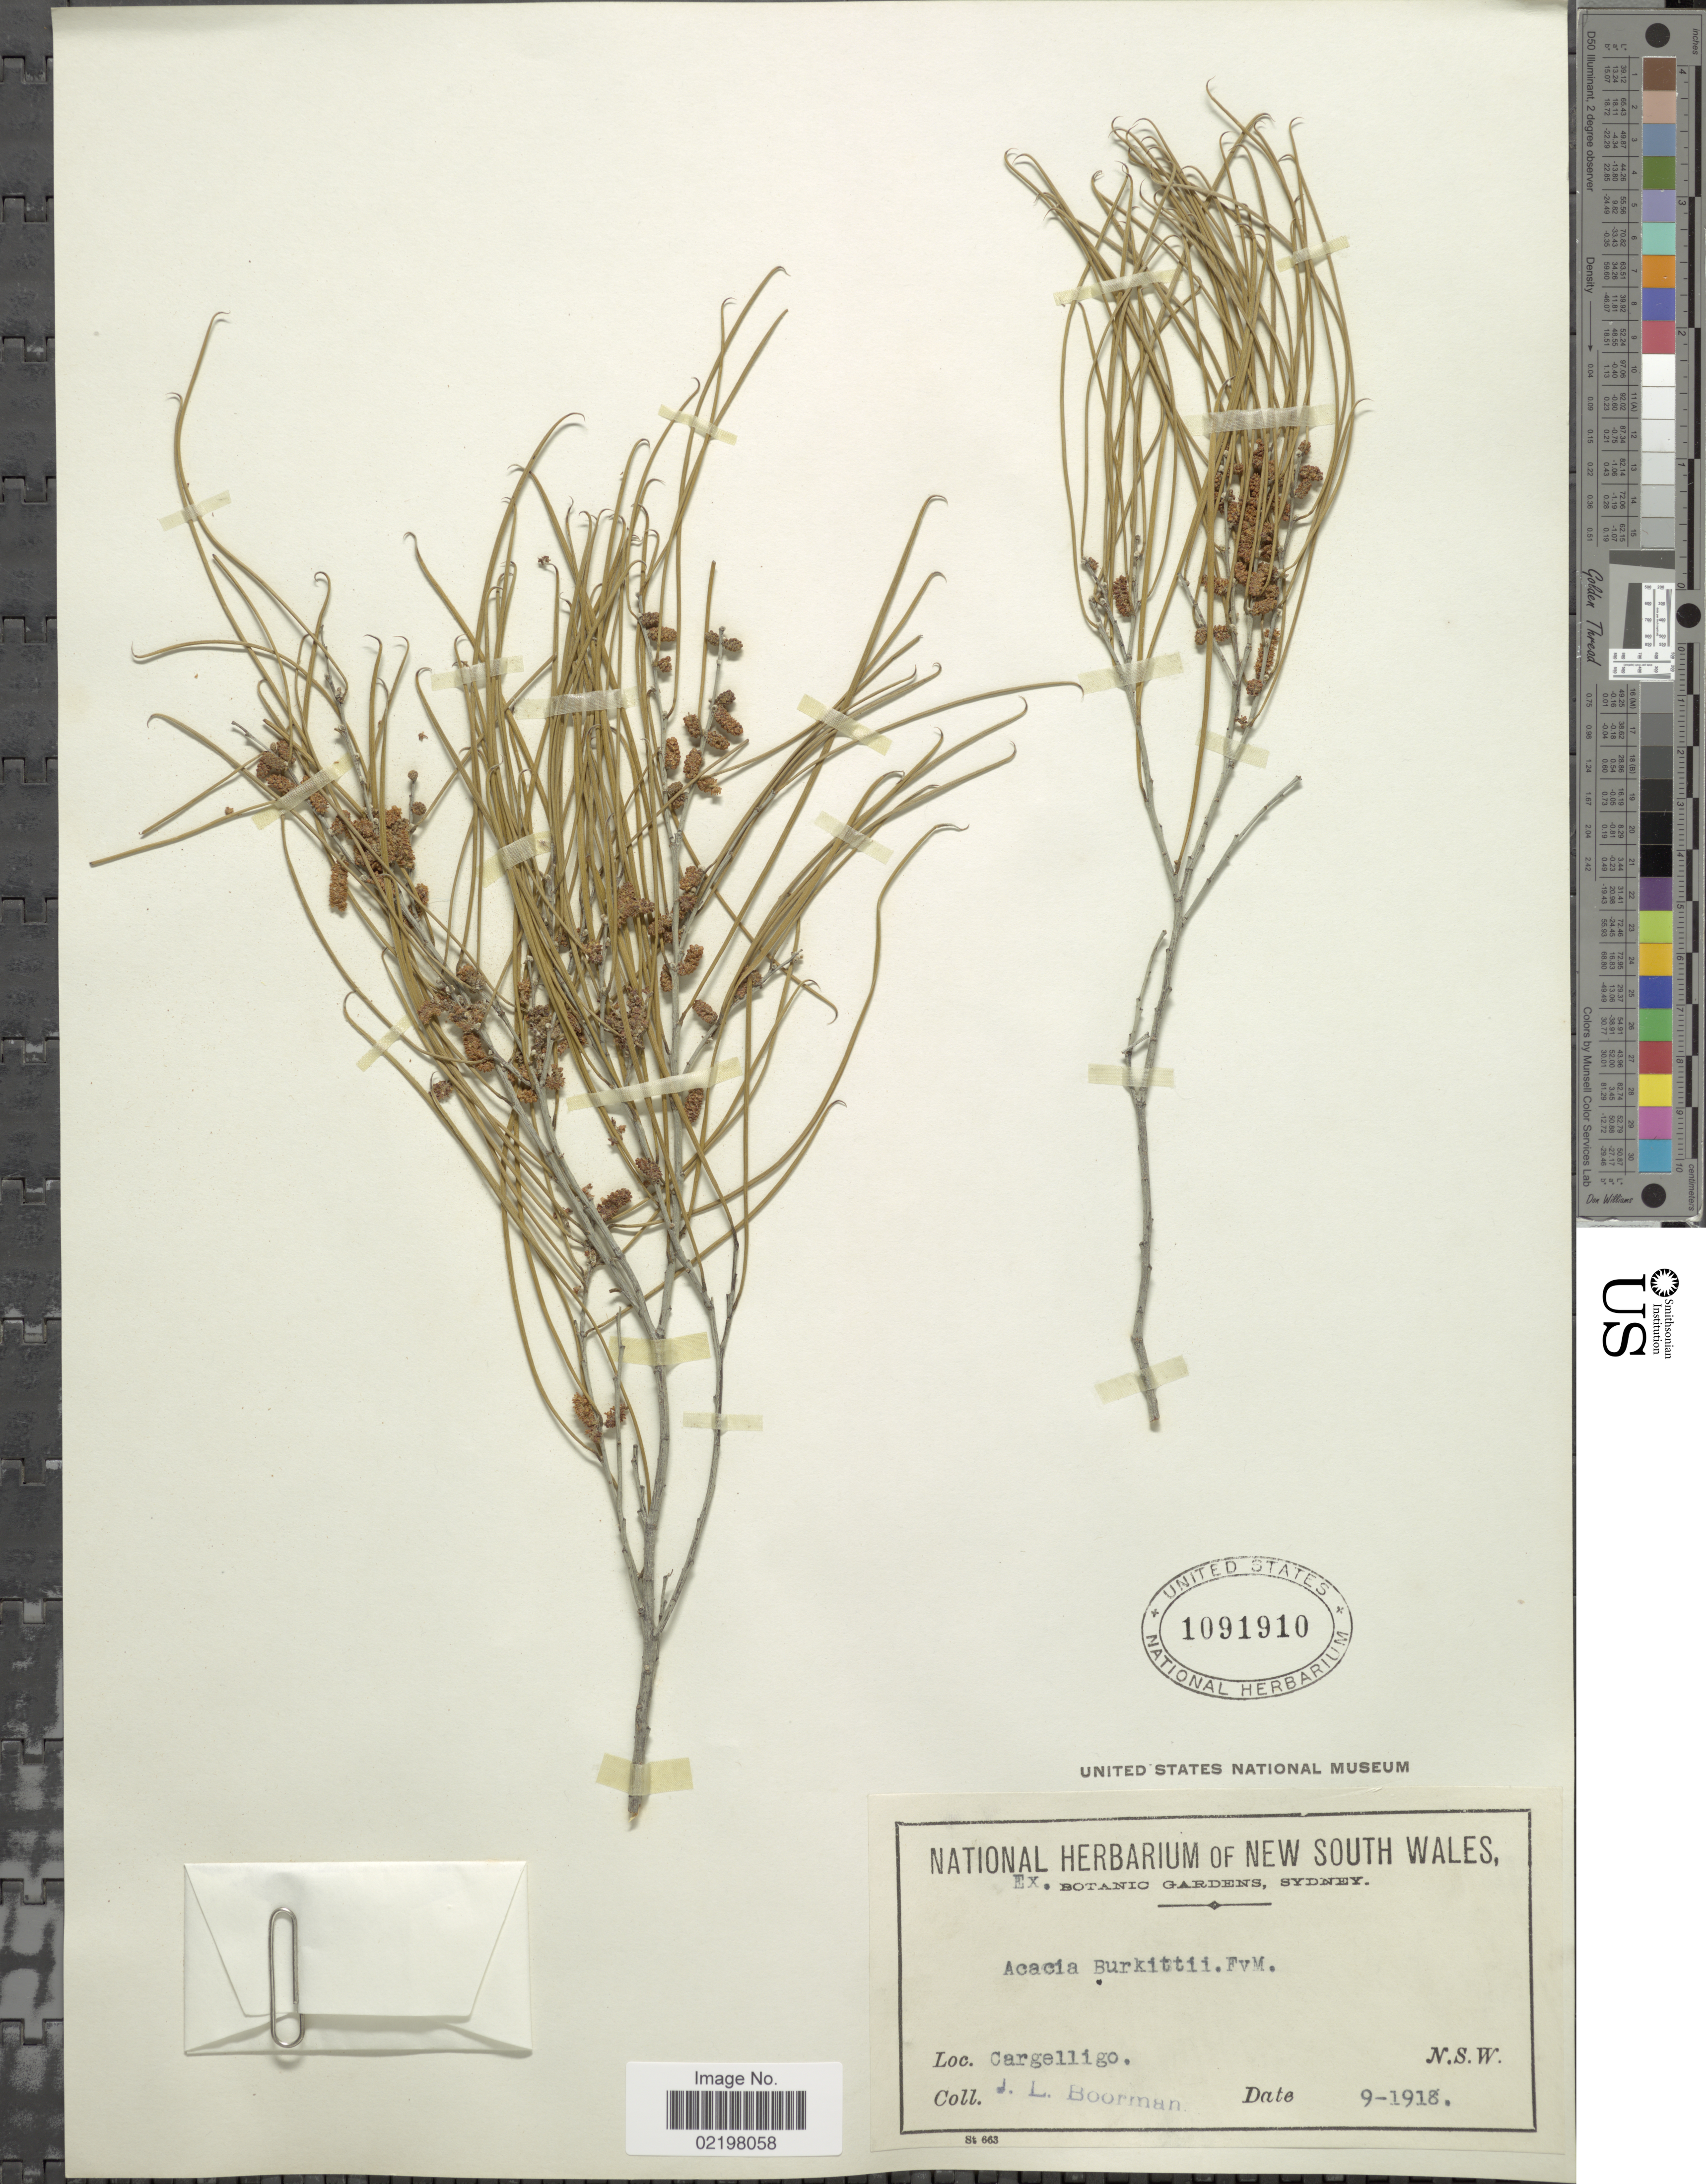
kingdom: Plantae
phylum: Tracheophyta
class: Magnoliopsida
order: Fabales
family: Fabaceae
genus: Acacia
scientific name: Acacia burkittii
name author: F. Muell. ex Benth.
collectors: J. Boorman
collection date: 1918-09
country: Australia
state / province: New South Wales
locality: Cargelligo, N.S.W.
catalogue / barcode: US 1091910